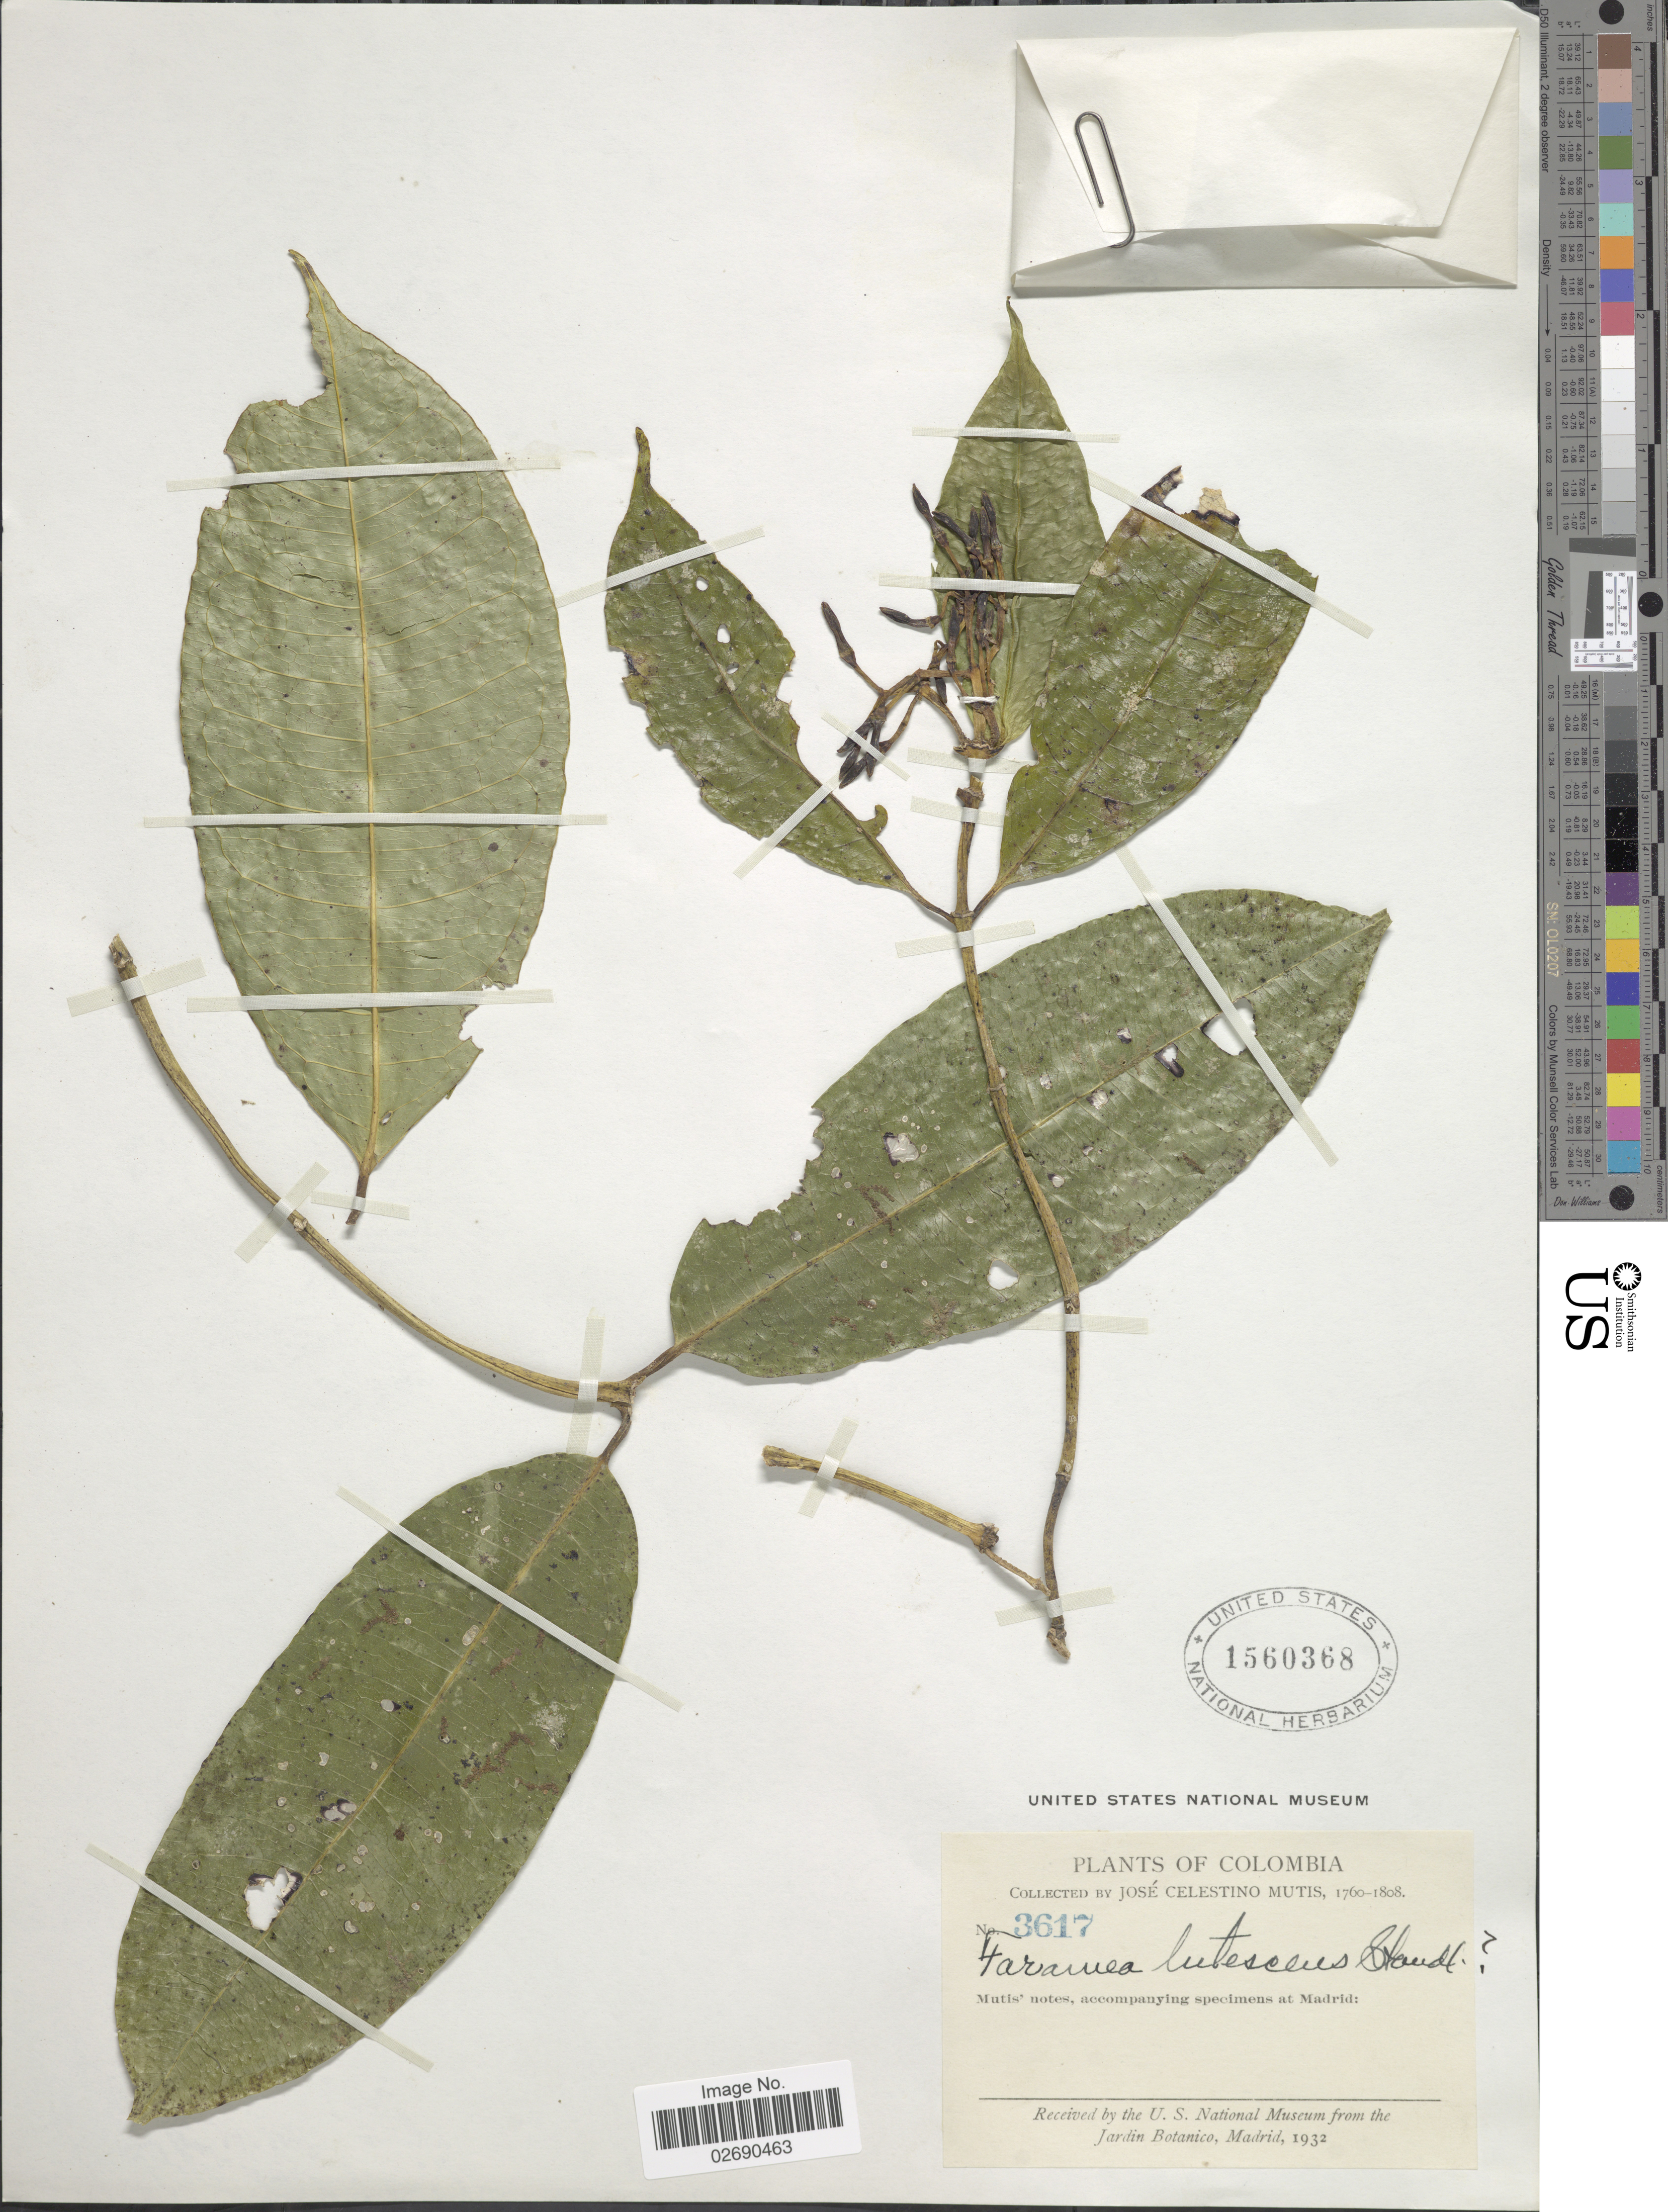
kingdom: Plantae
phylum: Tracheophyta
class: Magnoliopsida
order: Gentianales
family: Rubiaceae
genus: Faramea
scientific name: Faramea lutescens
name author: Standl.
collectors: J. C. B. Mutis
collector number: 3617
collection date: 1760/1808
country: Colombia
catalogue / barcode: US 1560368